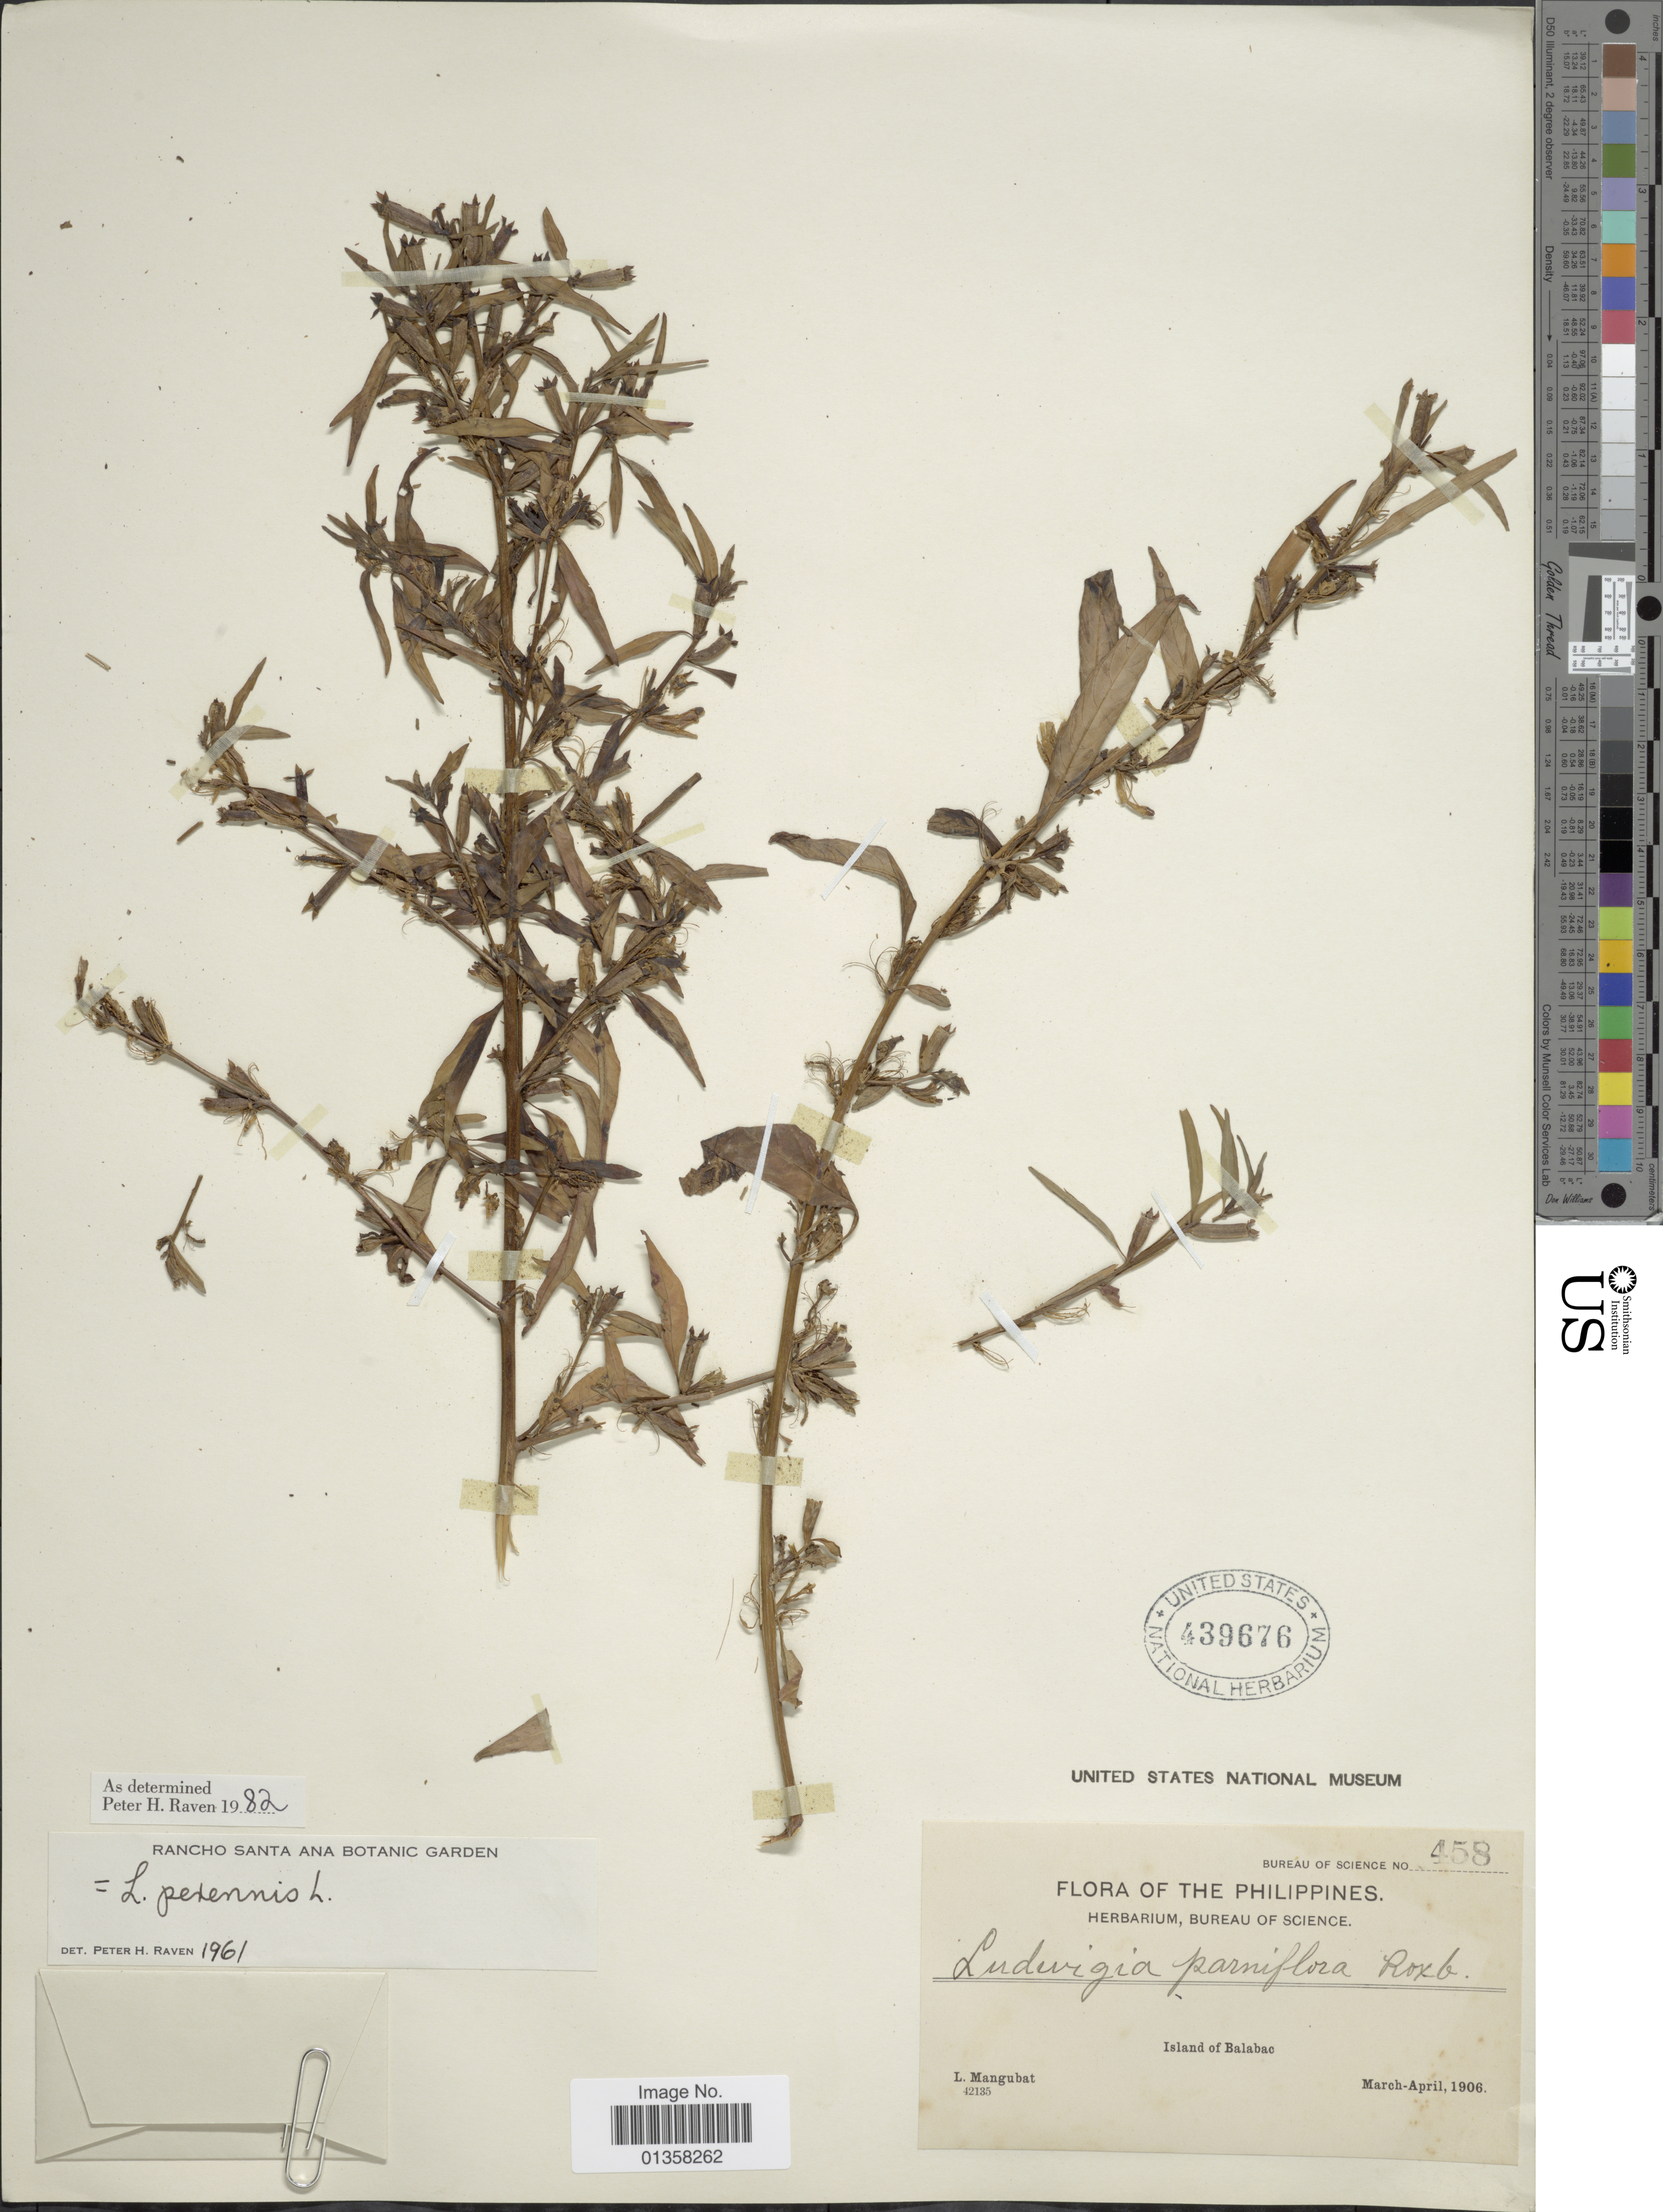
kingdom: Plantae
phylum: Tracheophyta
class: Magnoliopsida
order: Myrtales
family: Onagraceae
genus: Ludwigia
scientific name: Ludwigia perennis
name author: L.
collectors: L. Mangubat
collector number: Bureau of Science 458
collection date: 1906-03/1906-04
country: Philippines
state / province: Mimaropa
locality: Island of Balabac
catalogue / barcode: US 439676